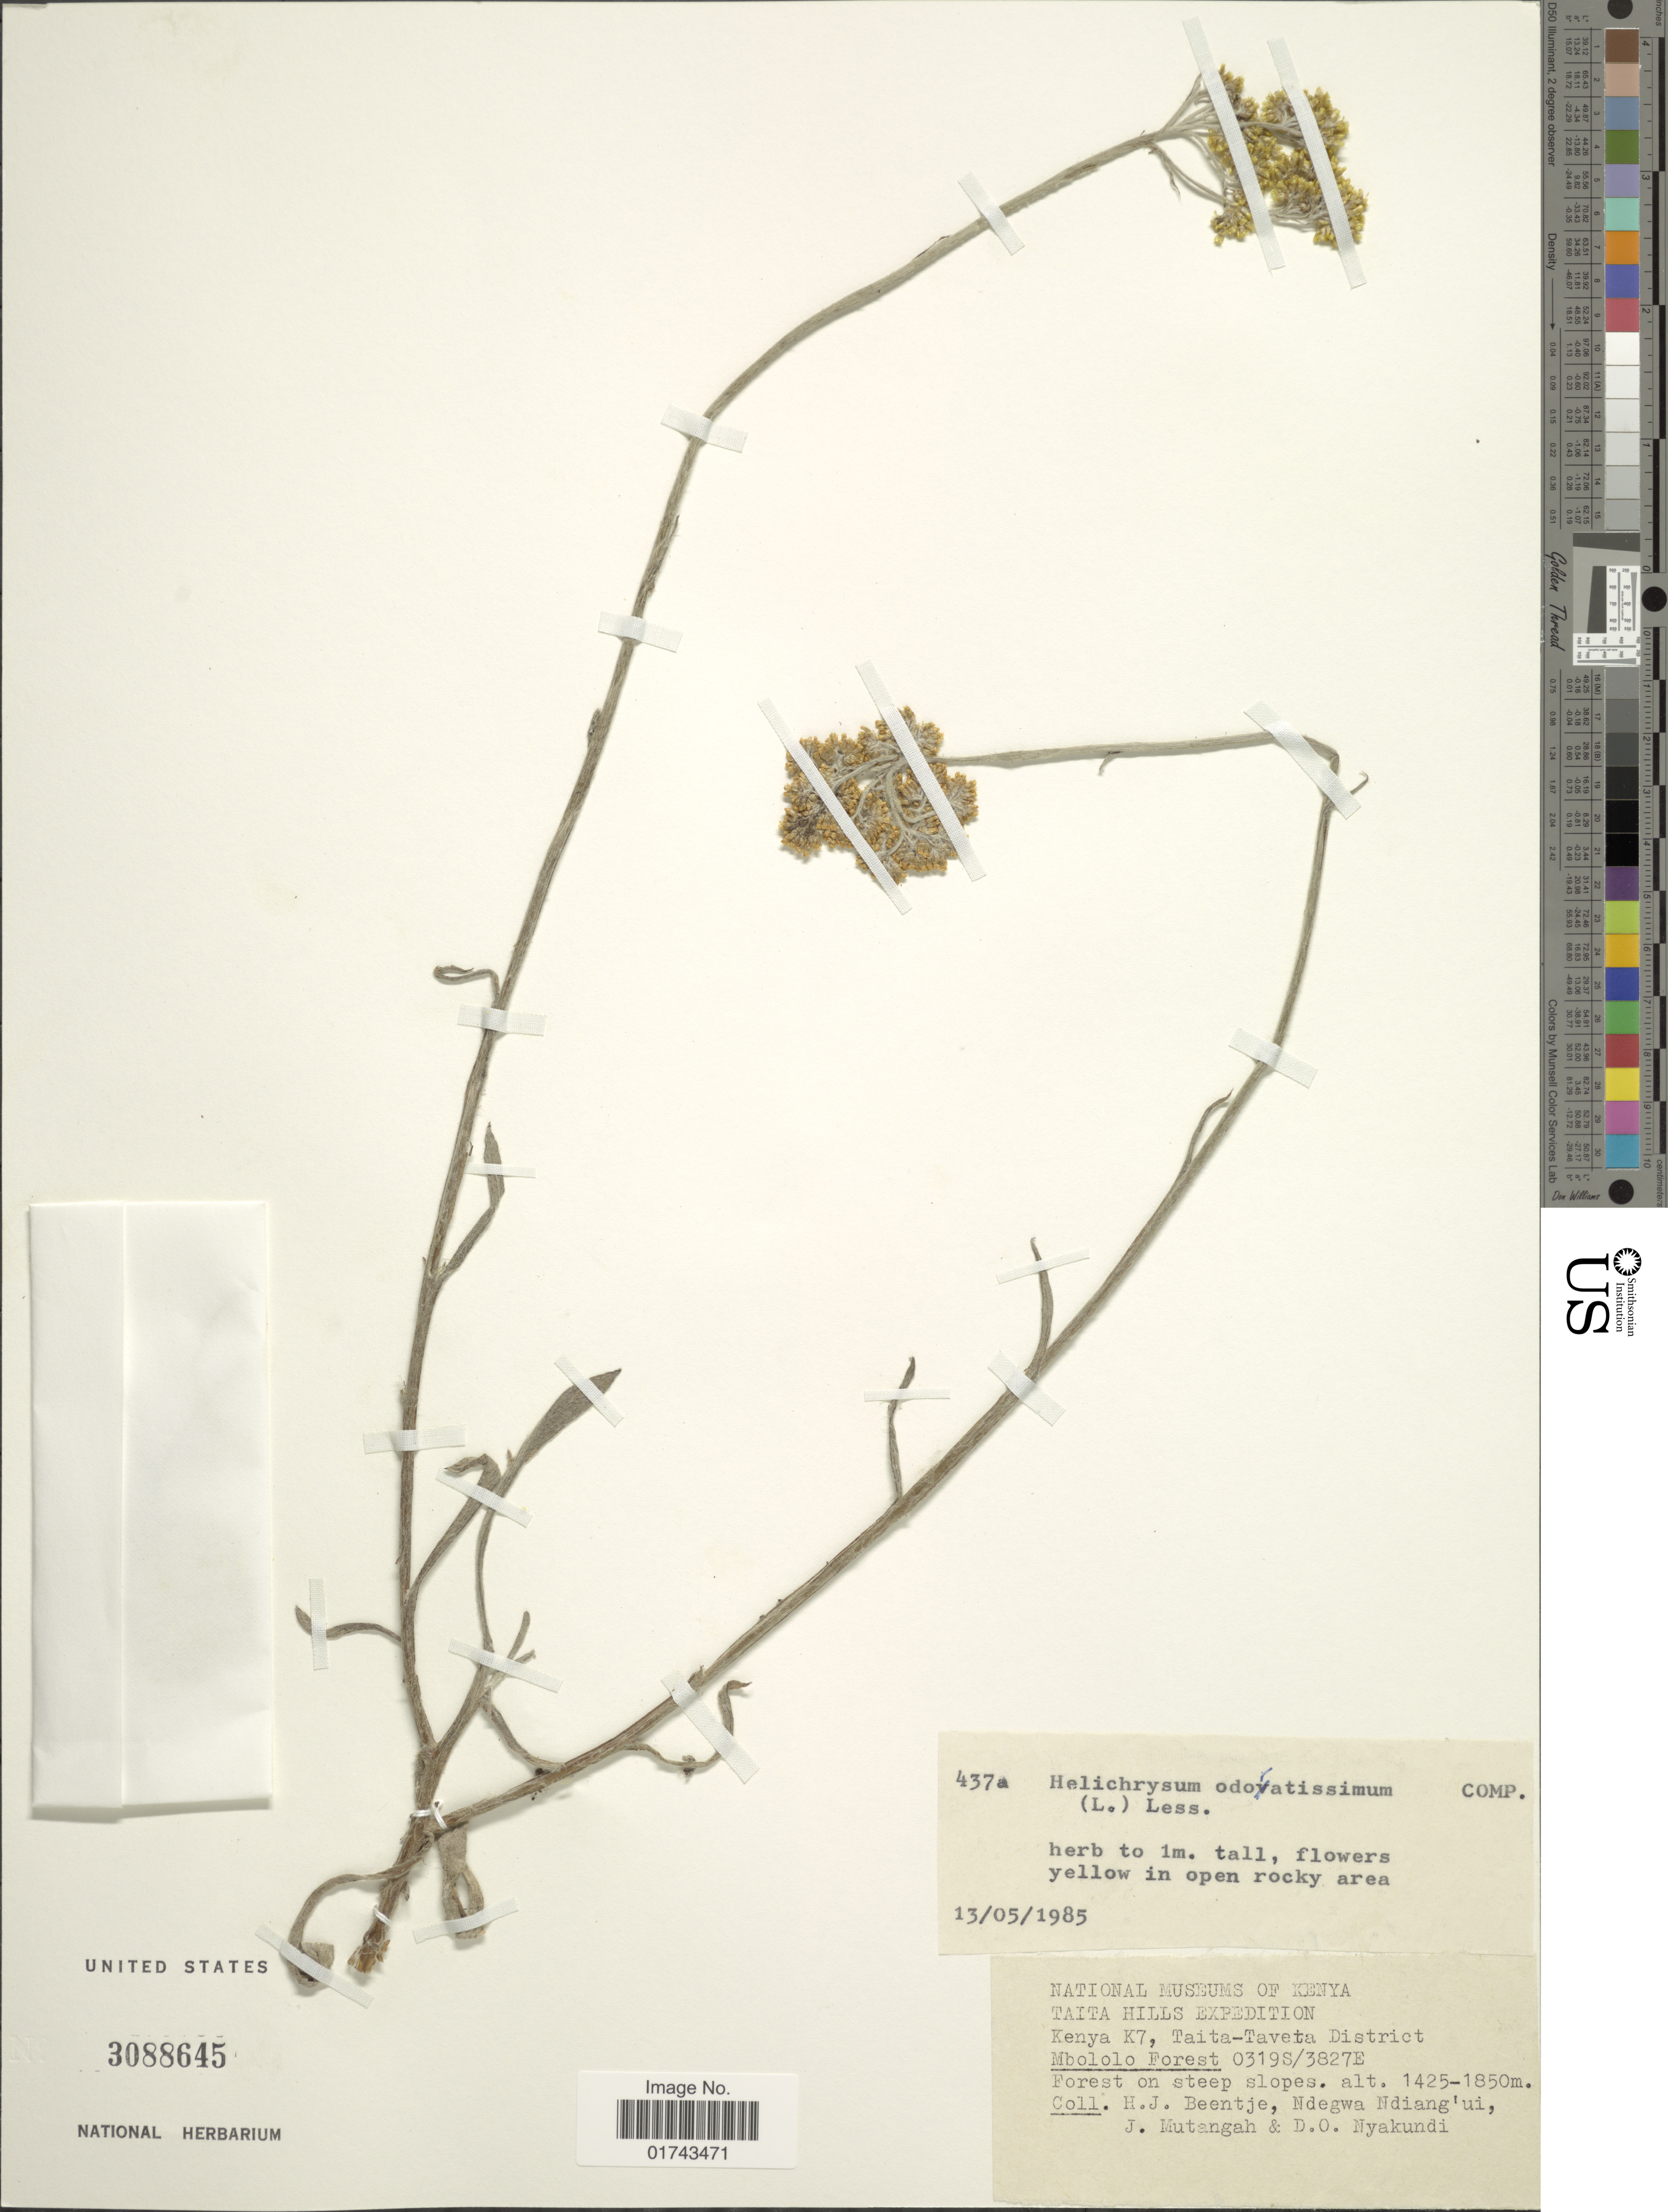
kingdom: Plantae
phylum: Tracheophyta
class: Magnoliopsida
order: Asterales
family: Asteraceae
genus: Helichrysum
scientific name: Helichrysum odoratissimum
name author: (L.) Sweet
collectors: H. J. Beentje, Ndegwa Ndiang'ui, J. Mutangah & D. Nyakundi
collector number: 437a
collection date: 1985-05-13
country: Kenya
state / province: Taita Taveta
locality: Kenya K7, Taita-Taveta District Mbololo Forest 0319S/3827E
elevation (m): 1425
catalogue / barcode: US 3088645